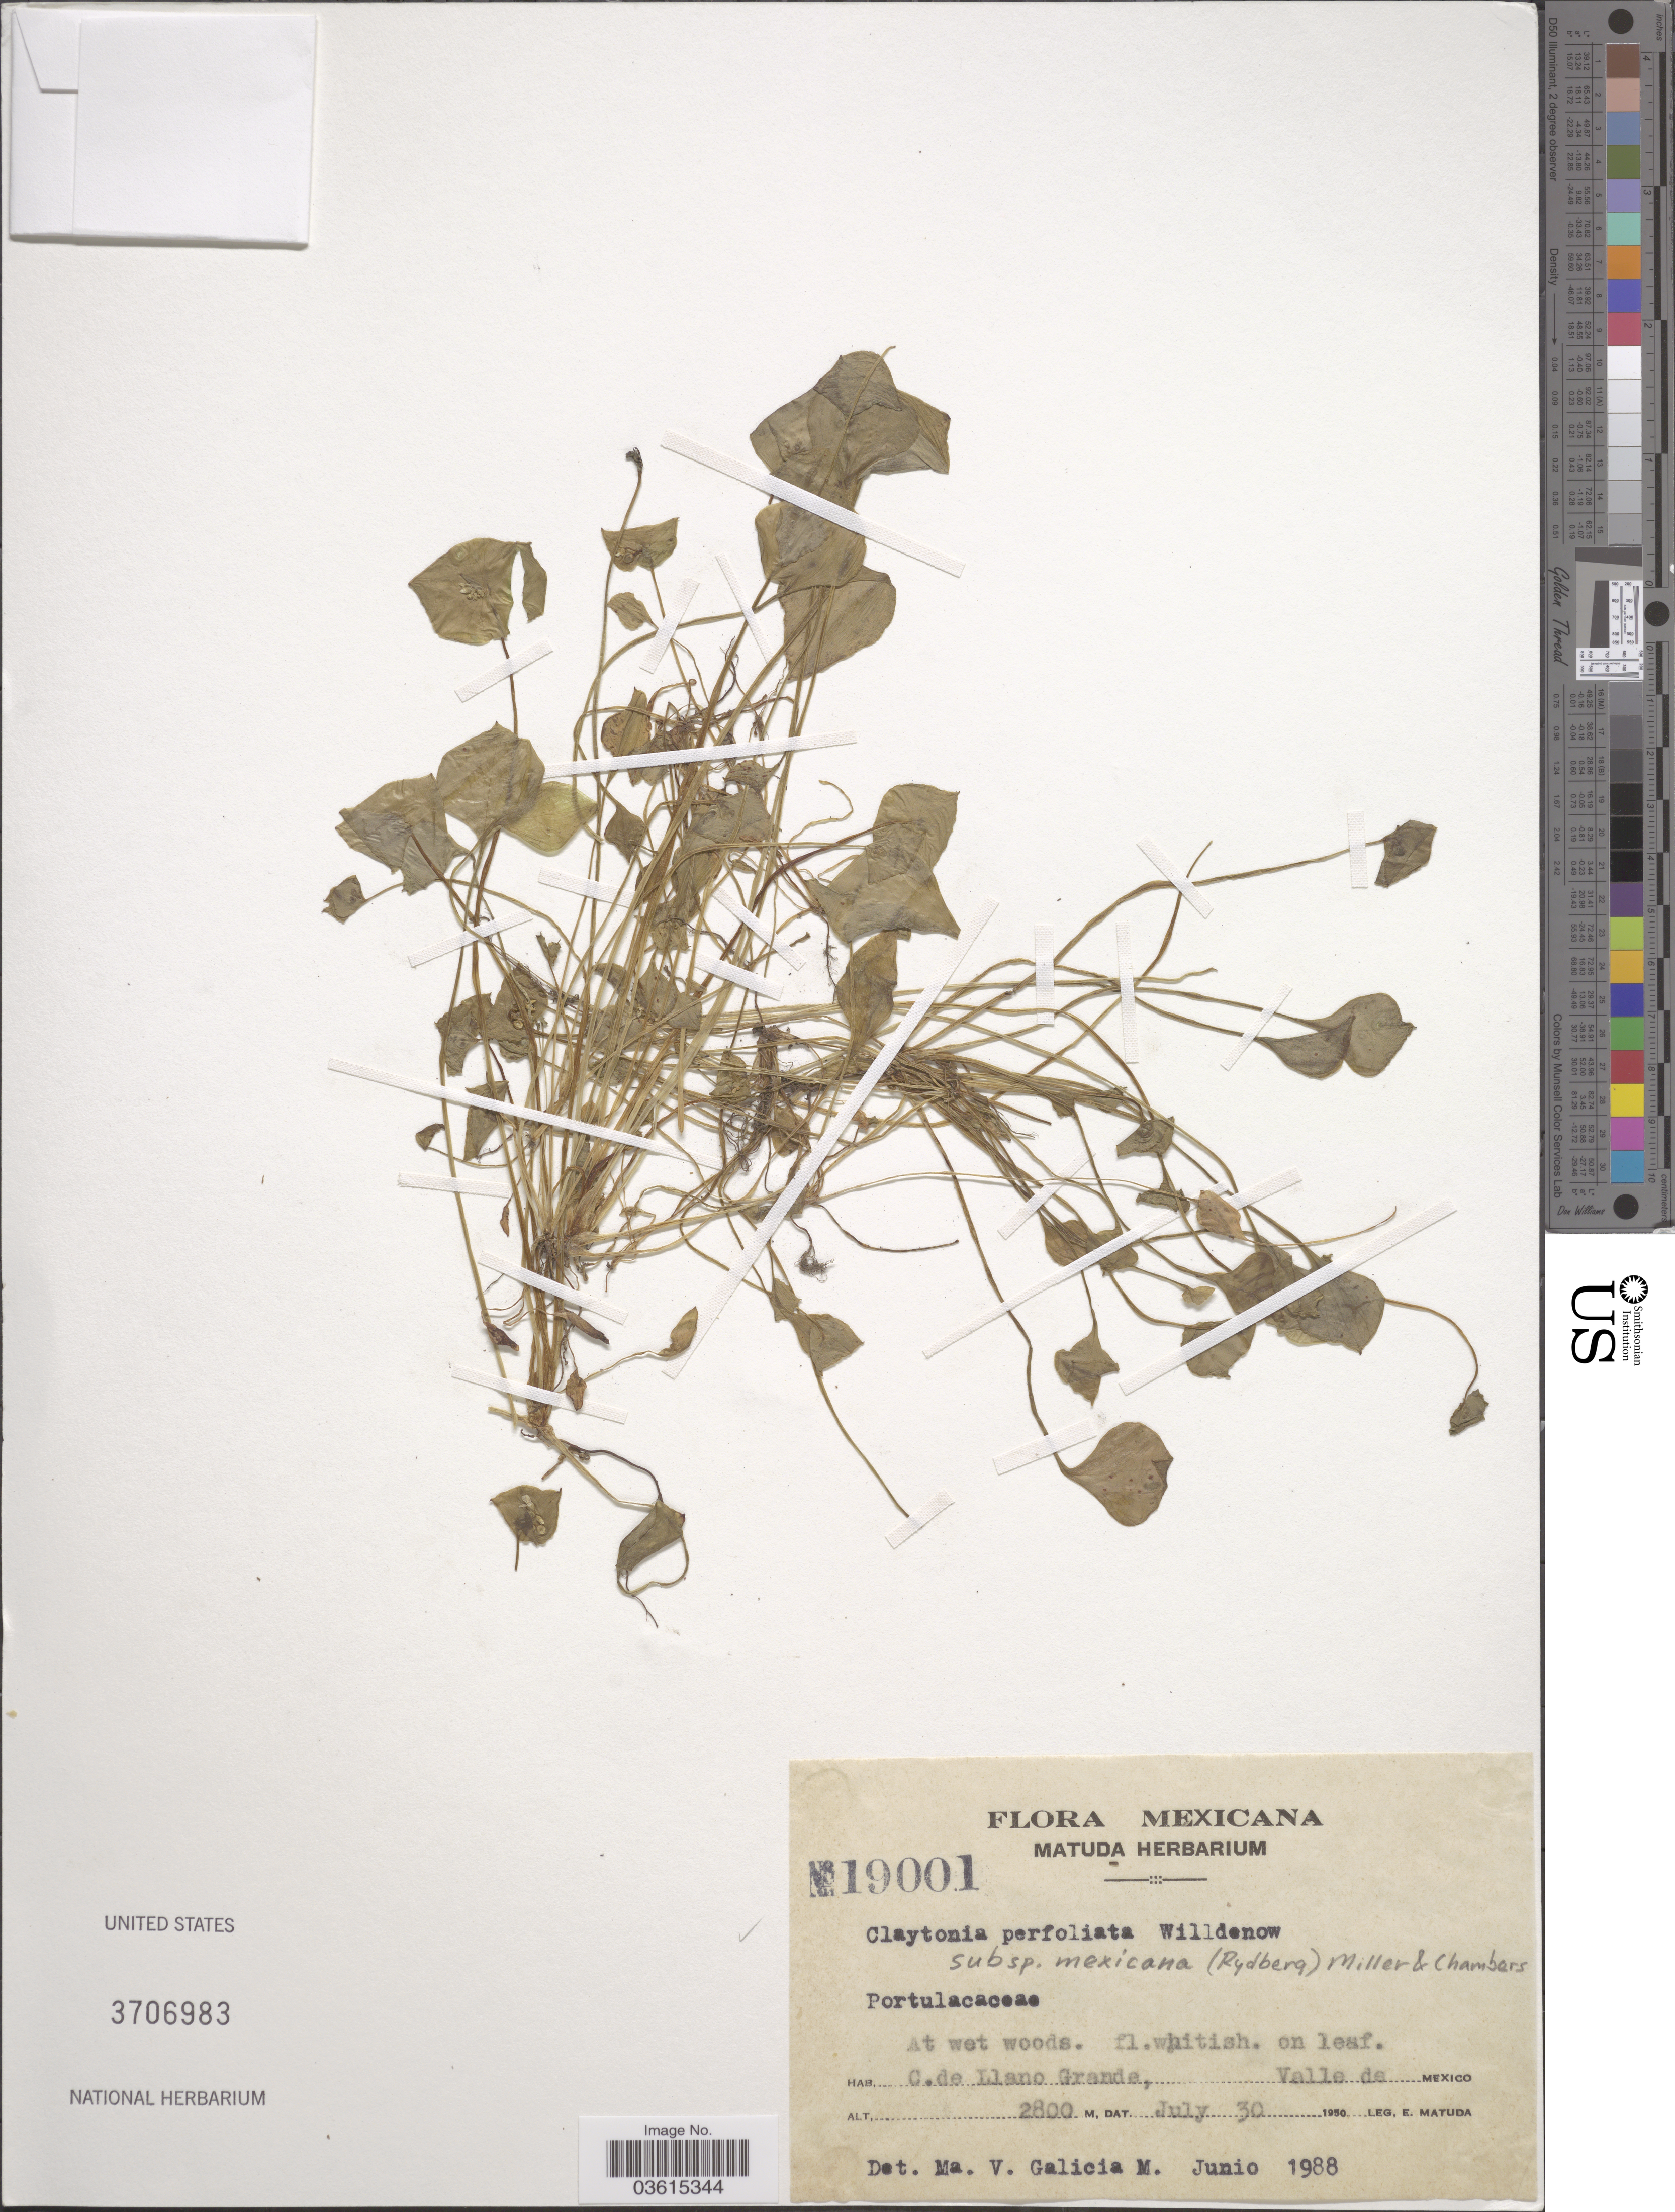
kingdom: Plantae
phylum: Tracheophyta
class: Magnoliopsida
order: Caryophyllales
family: Montiaceae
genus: Claytonia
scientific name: Claytonia perfoliata subsp. mexicana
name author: (Rydb.) Mill. & Chambers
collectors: E. Matuda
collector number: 19001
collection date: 1950-07-30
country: Mexico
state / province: México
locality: C. de Llano Grande, Valle de Mexico.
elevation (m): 2800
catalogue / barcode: US 3706983